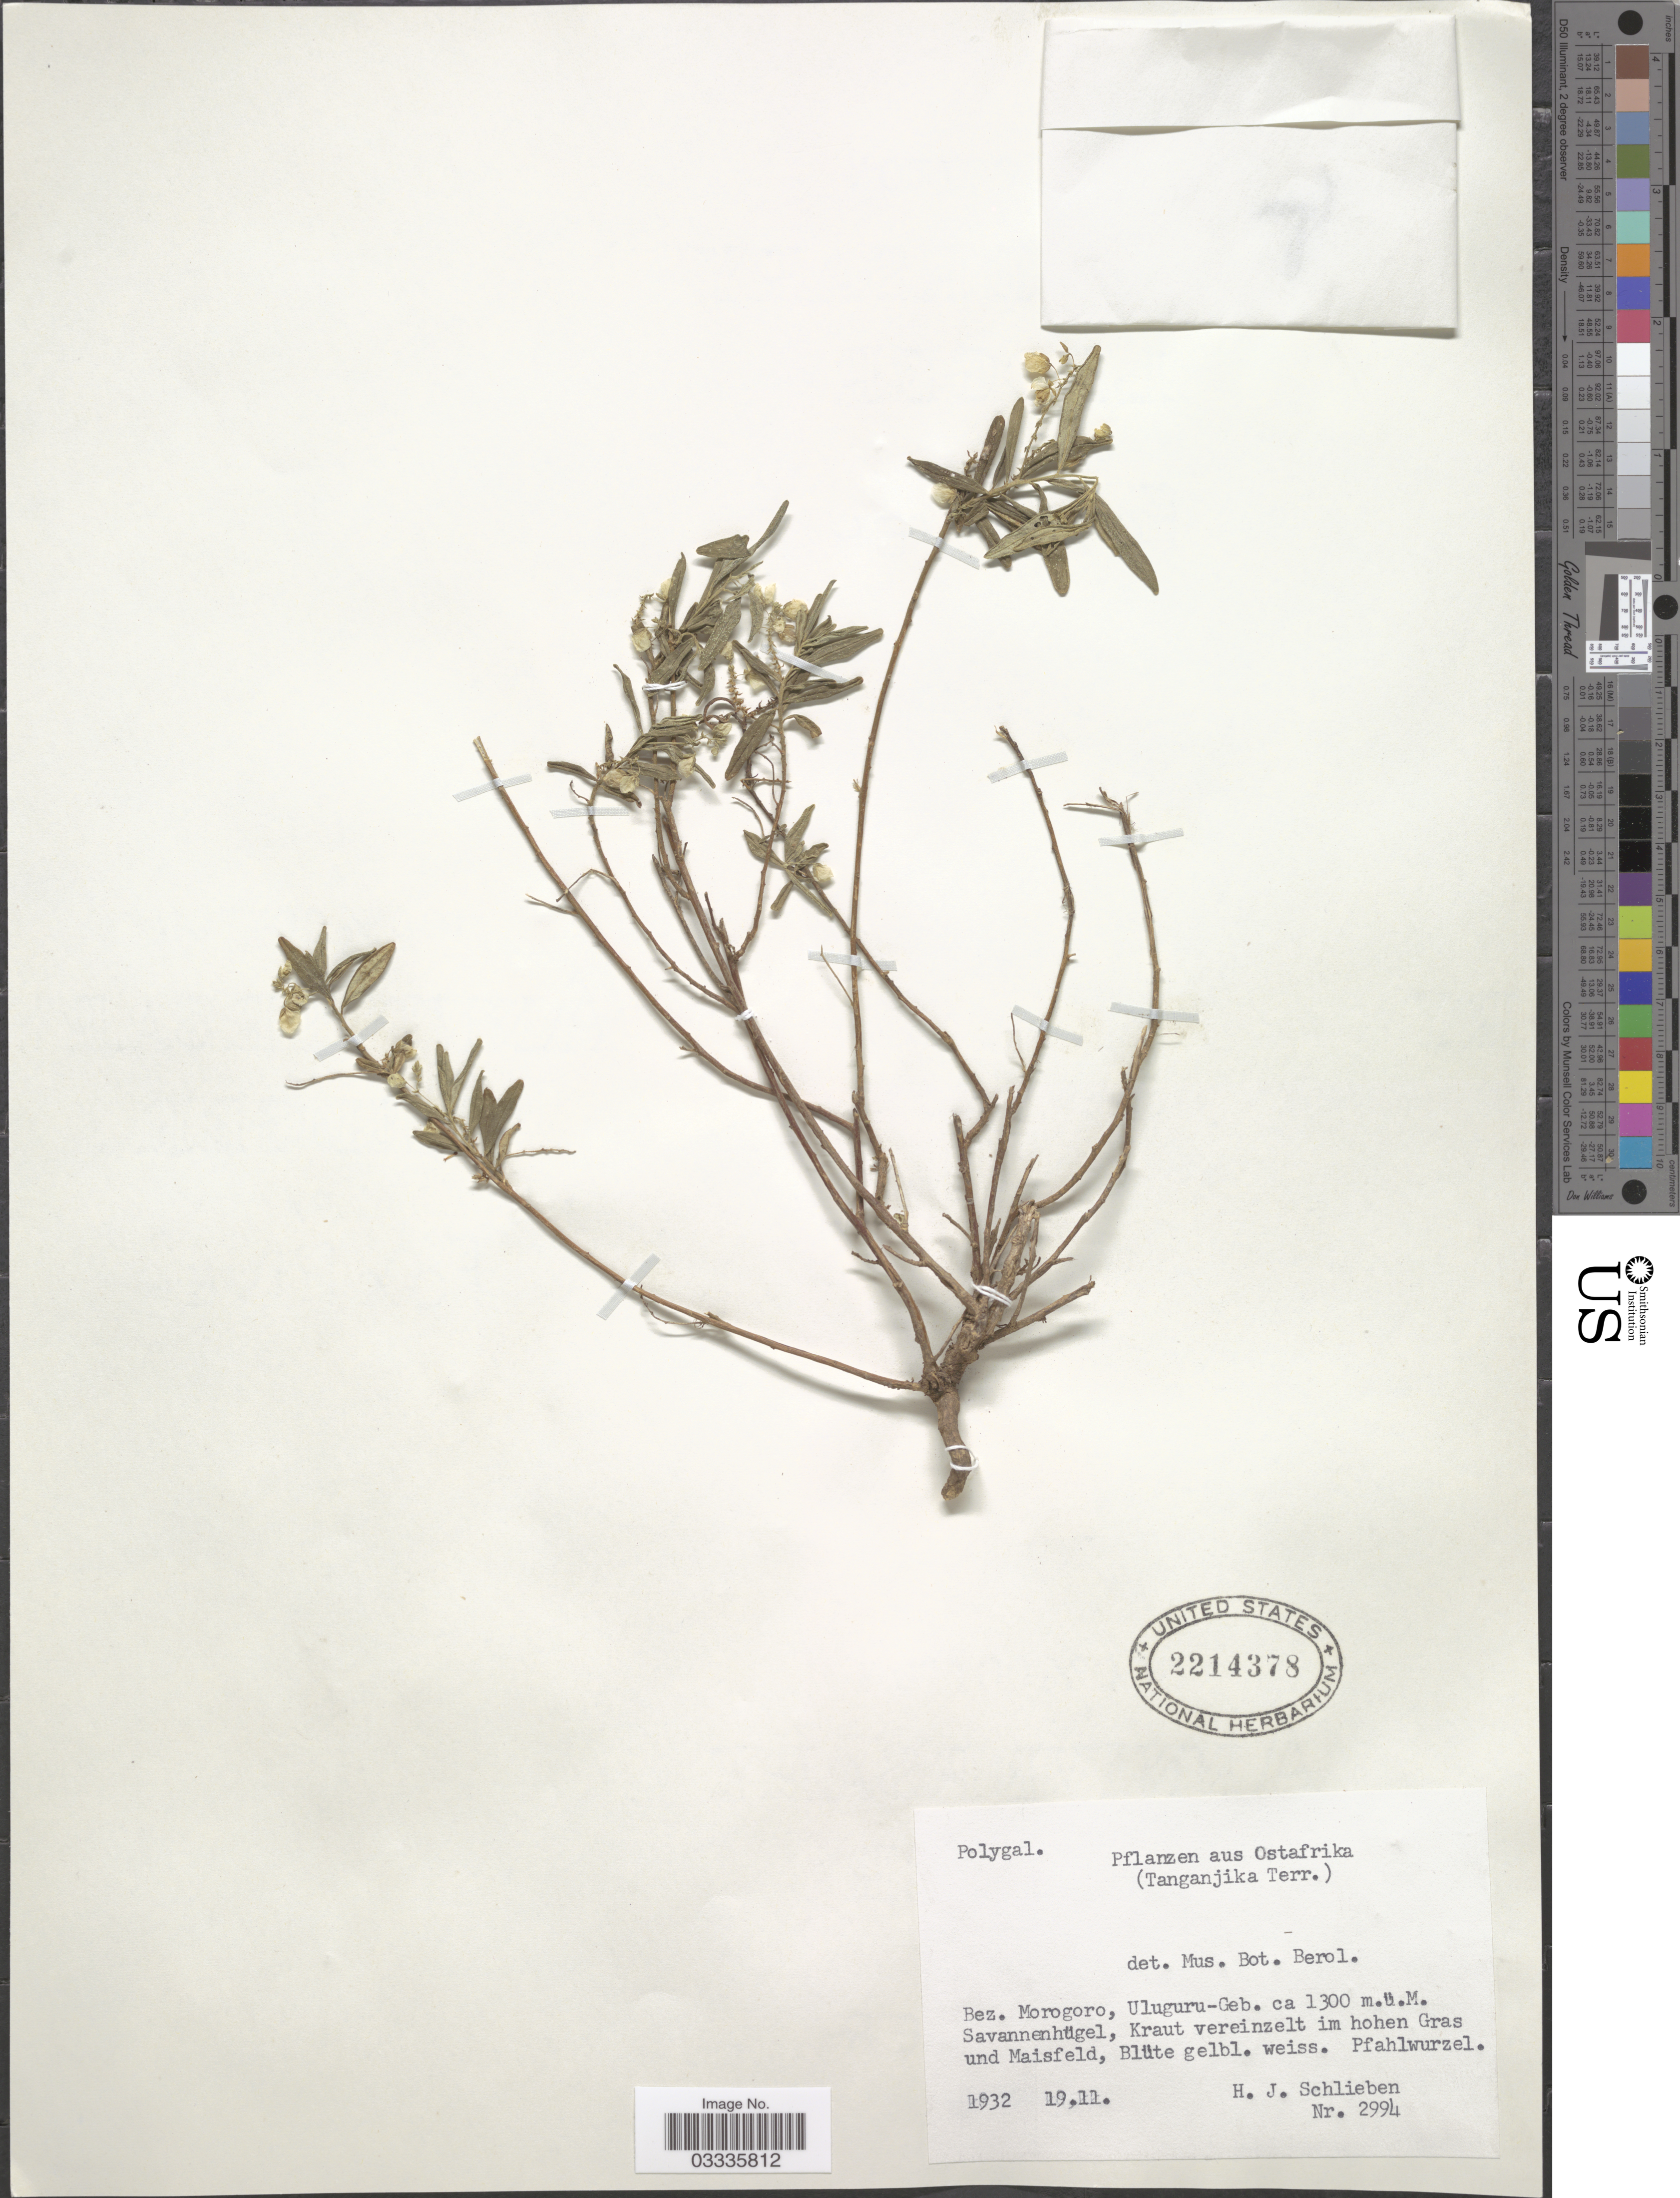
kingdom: Plantae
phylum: Tracheophyta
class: Magnoliopsida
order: Fabales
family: Polygalaceae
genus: Polygala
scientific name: Polygala sp.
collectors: H. J. Schlieben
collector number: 2994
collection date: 1932-11-19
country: Tanzania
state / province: Morogoro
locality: (Tanganjika Terr.) Ostafrika. Bez. Morogoro, Uluguru-Gen.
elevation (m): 1300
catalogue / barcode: US 2214378